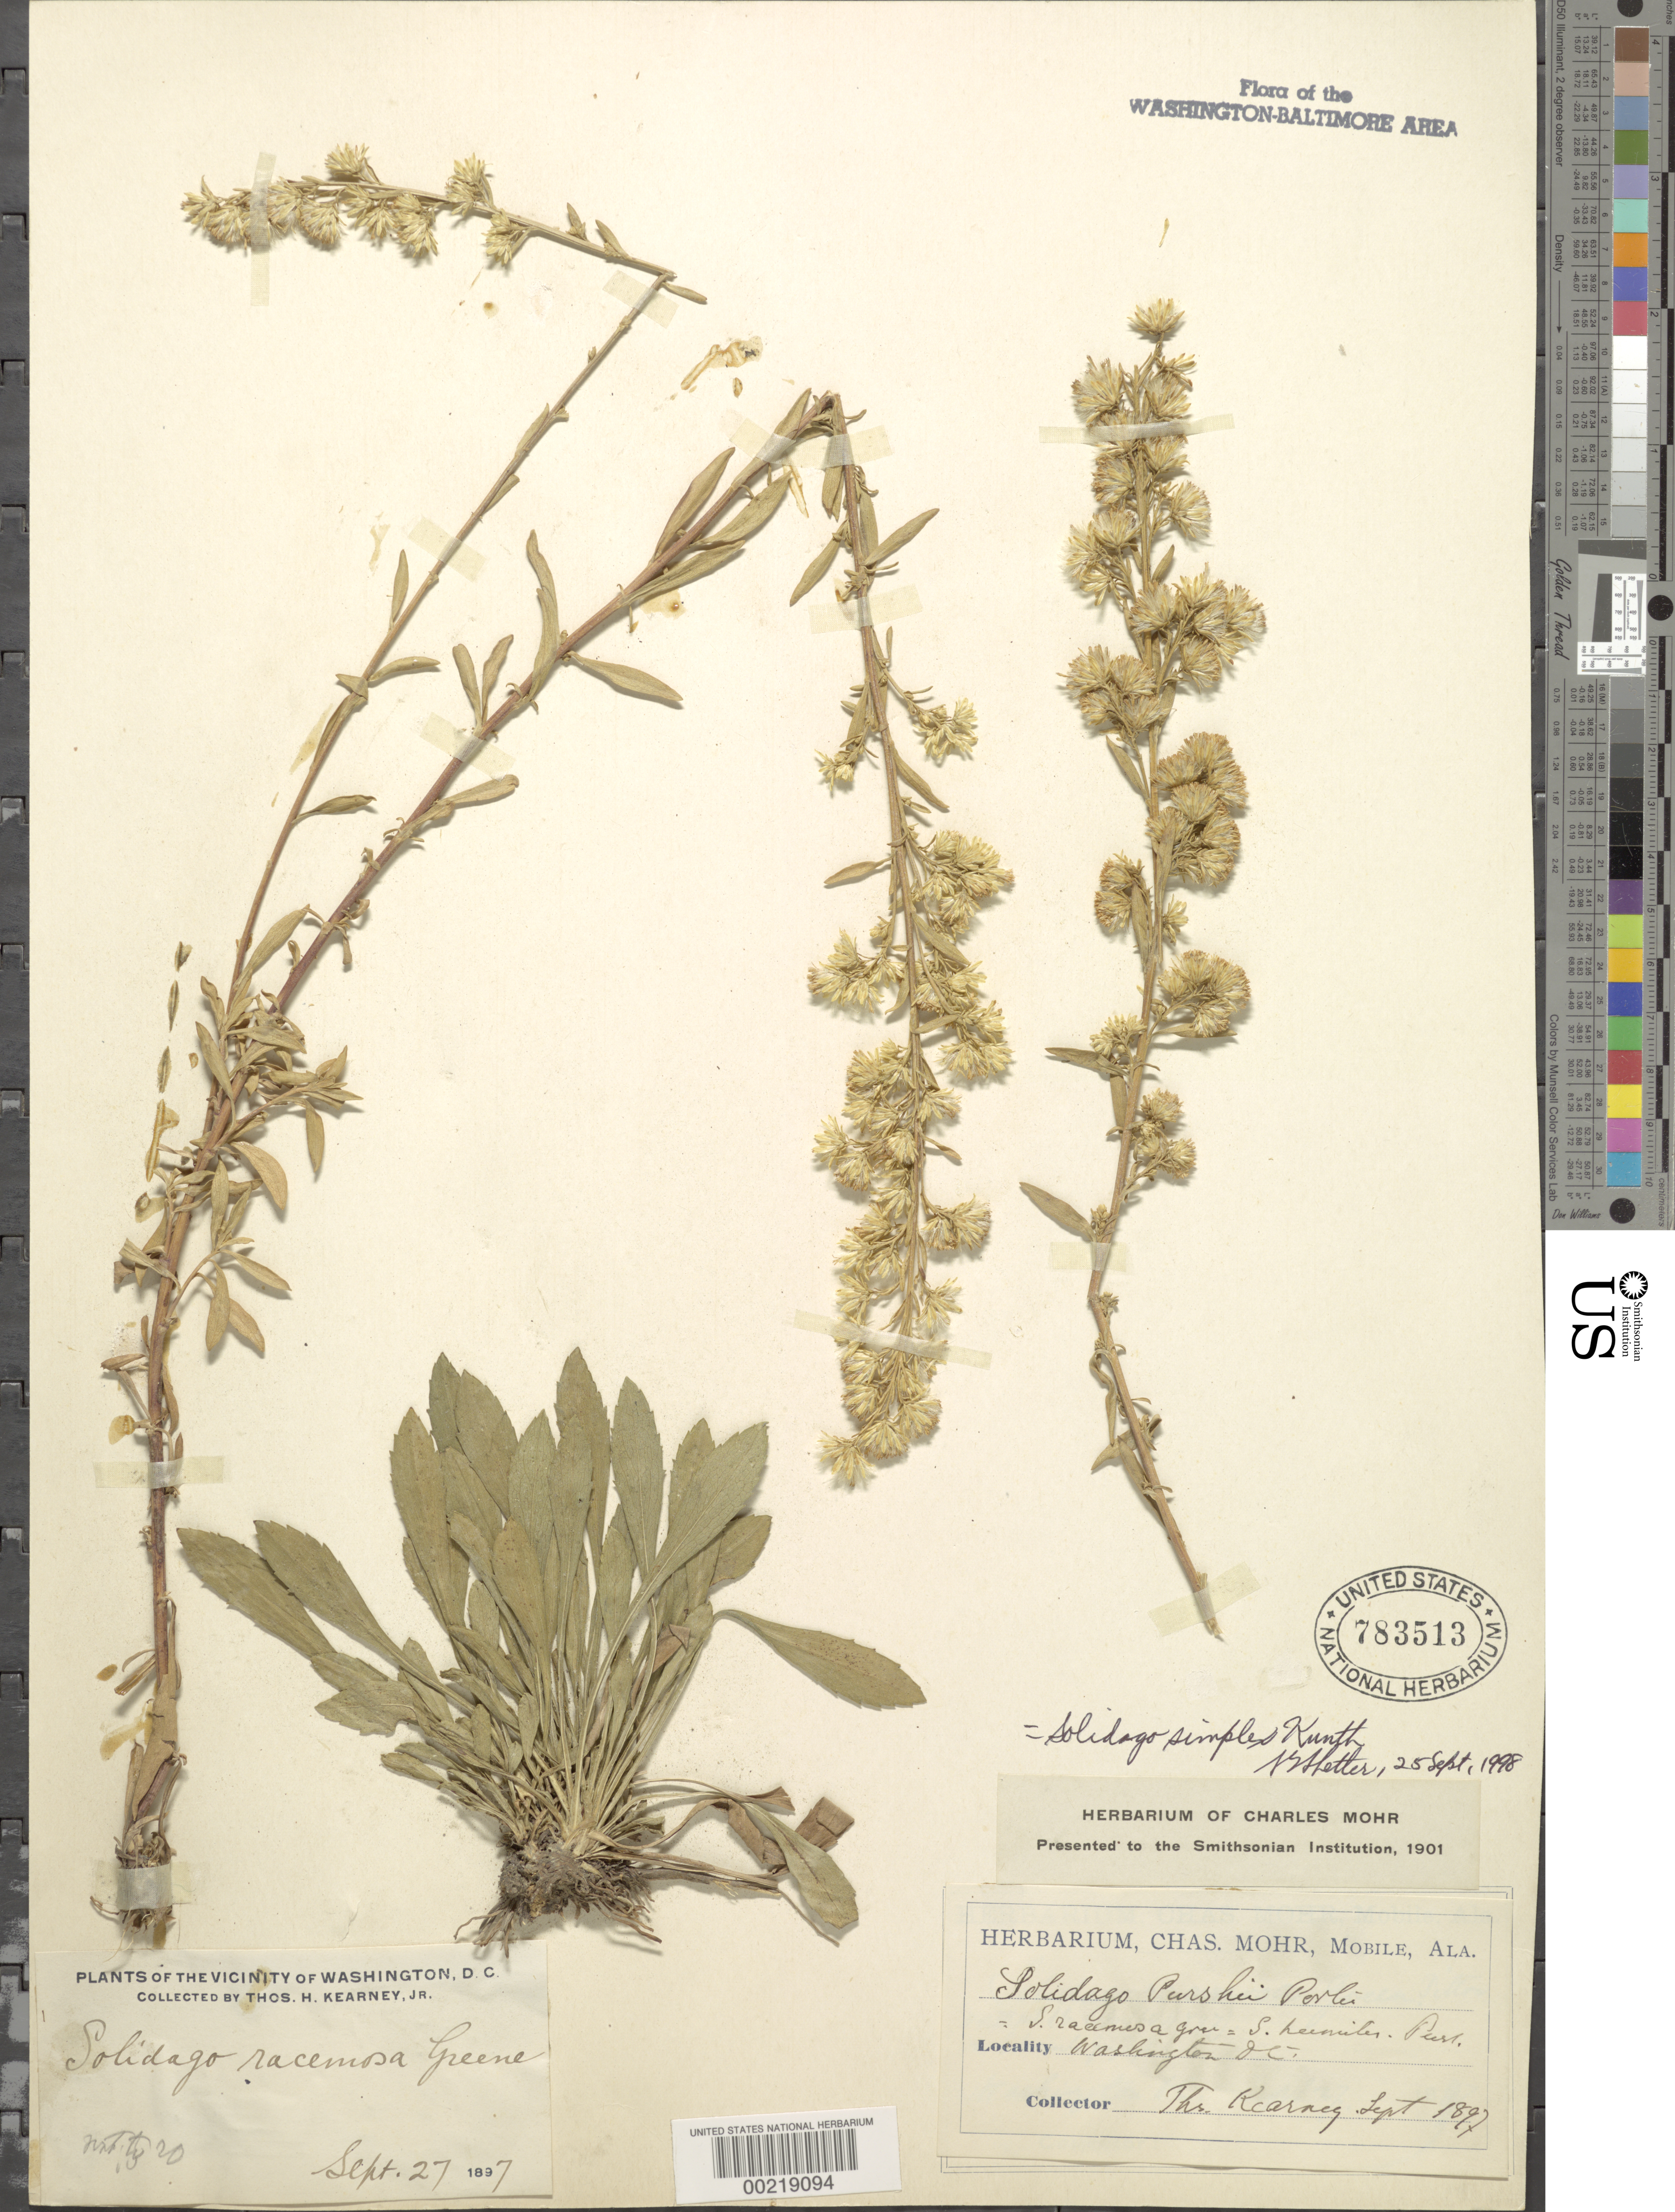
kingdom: Plantae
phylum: Tracheophyta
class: Magnoliopsida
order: Asterales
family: Asteraceae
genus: Solidago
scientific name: Solidago simplex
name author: Kunth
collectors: T. H. Kearney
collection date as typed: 27 Sep 1897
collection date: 1897-09-27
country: United States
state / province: District of Columbia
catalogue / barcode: US 783513